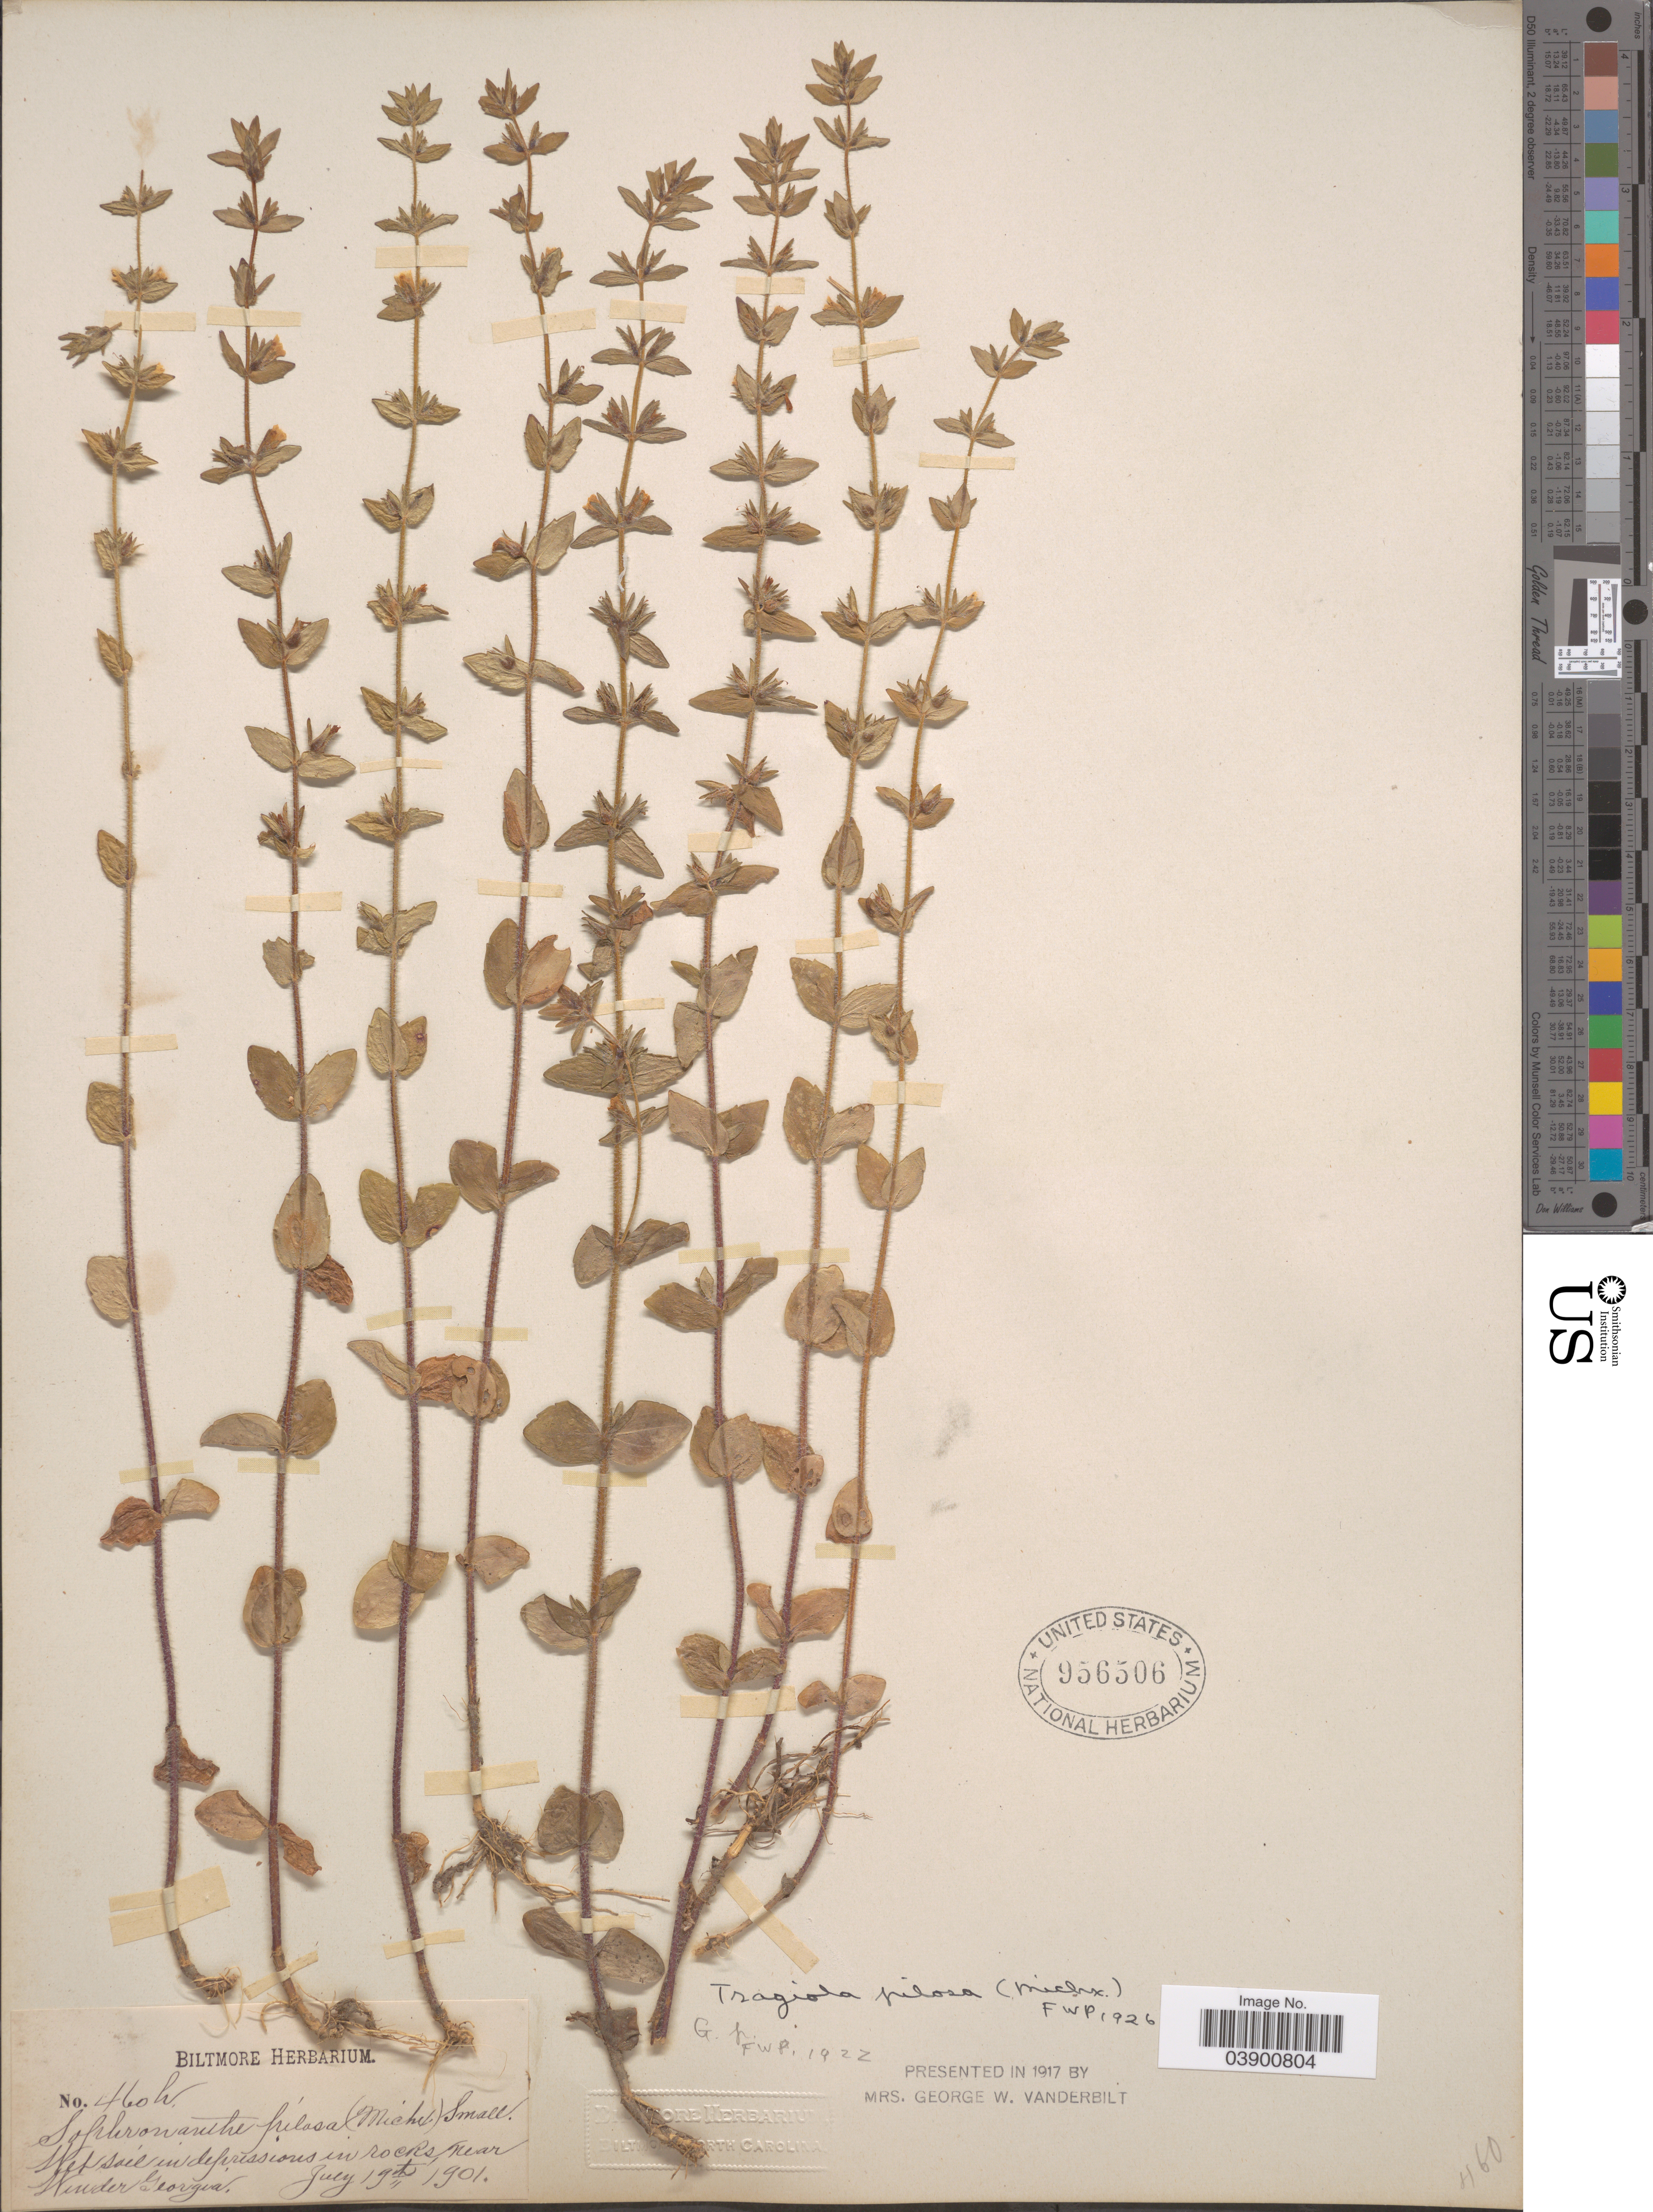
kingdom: Plantae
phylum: Tracheophyta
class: Magnoliopsida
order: Lamiales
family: Plantaginaceae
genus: Gratiola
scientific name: Gratiola pilosa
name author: Michx.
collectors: ex herb. Biltmore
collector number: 460h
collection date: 1901-07-19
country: United States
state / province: Georgia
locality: Near Winder.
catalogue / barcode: US 956506